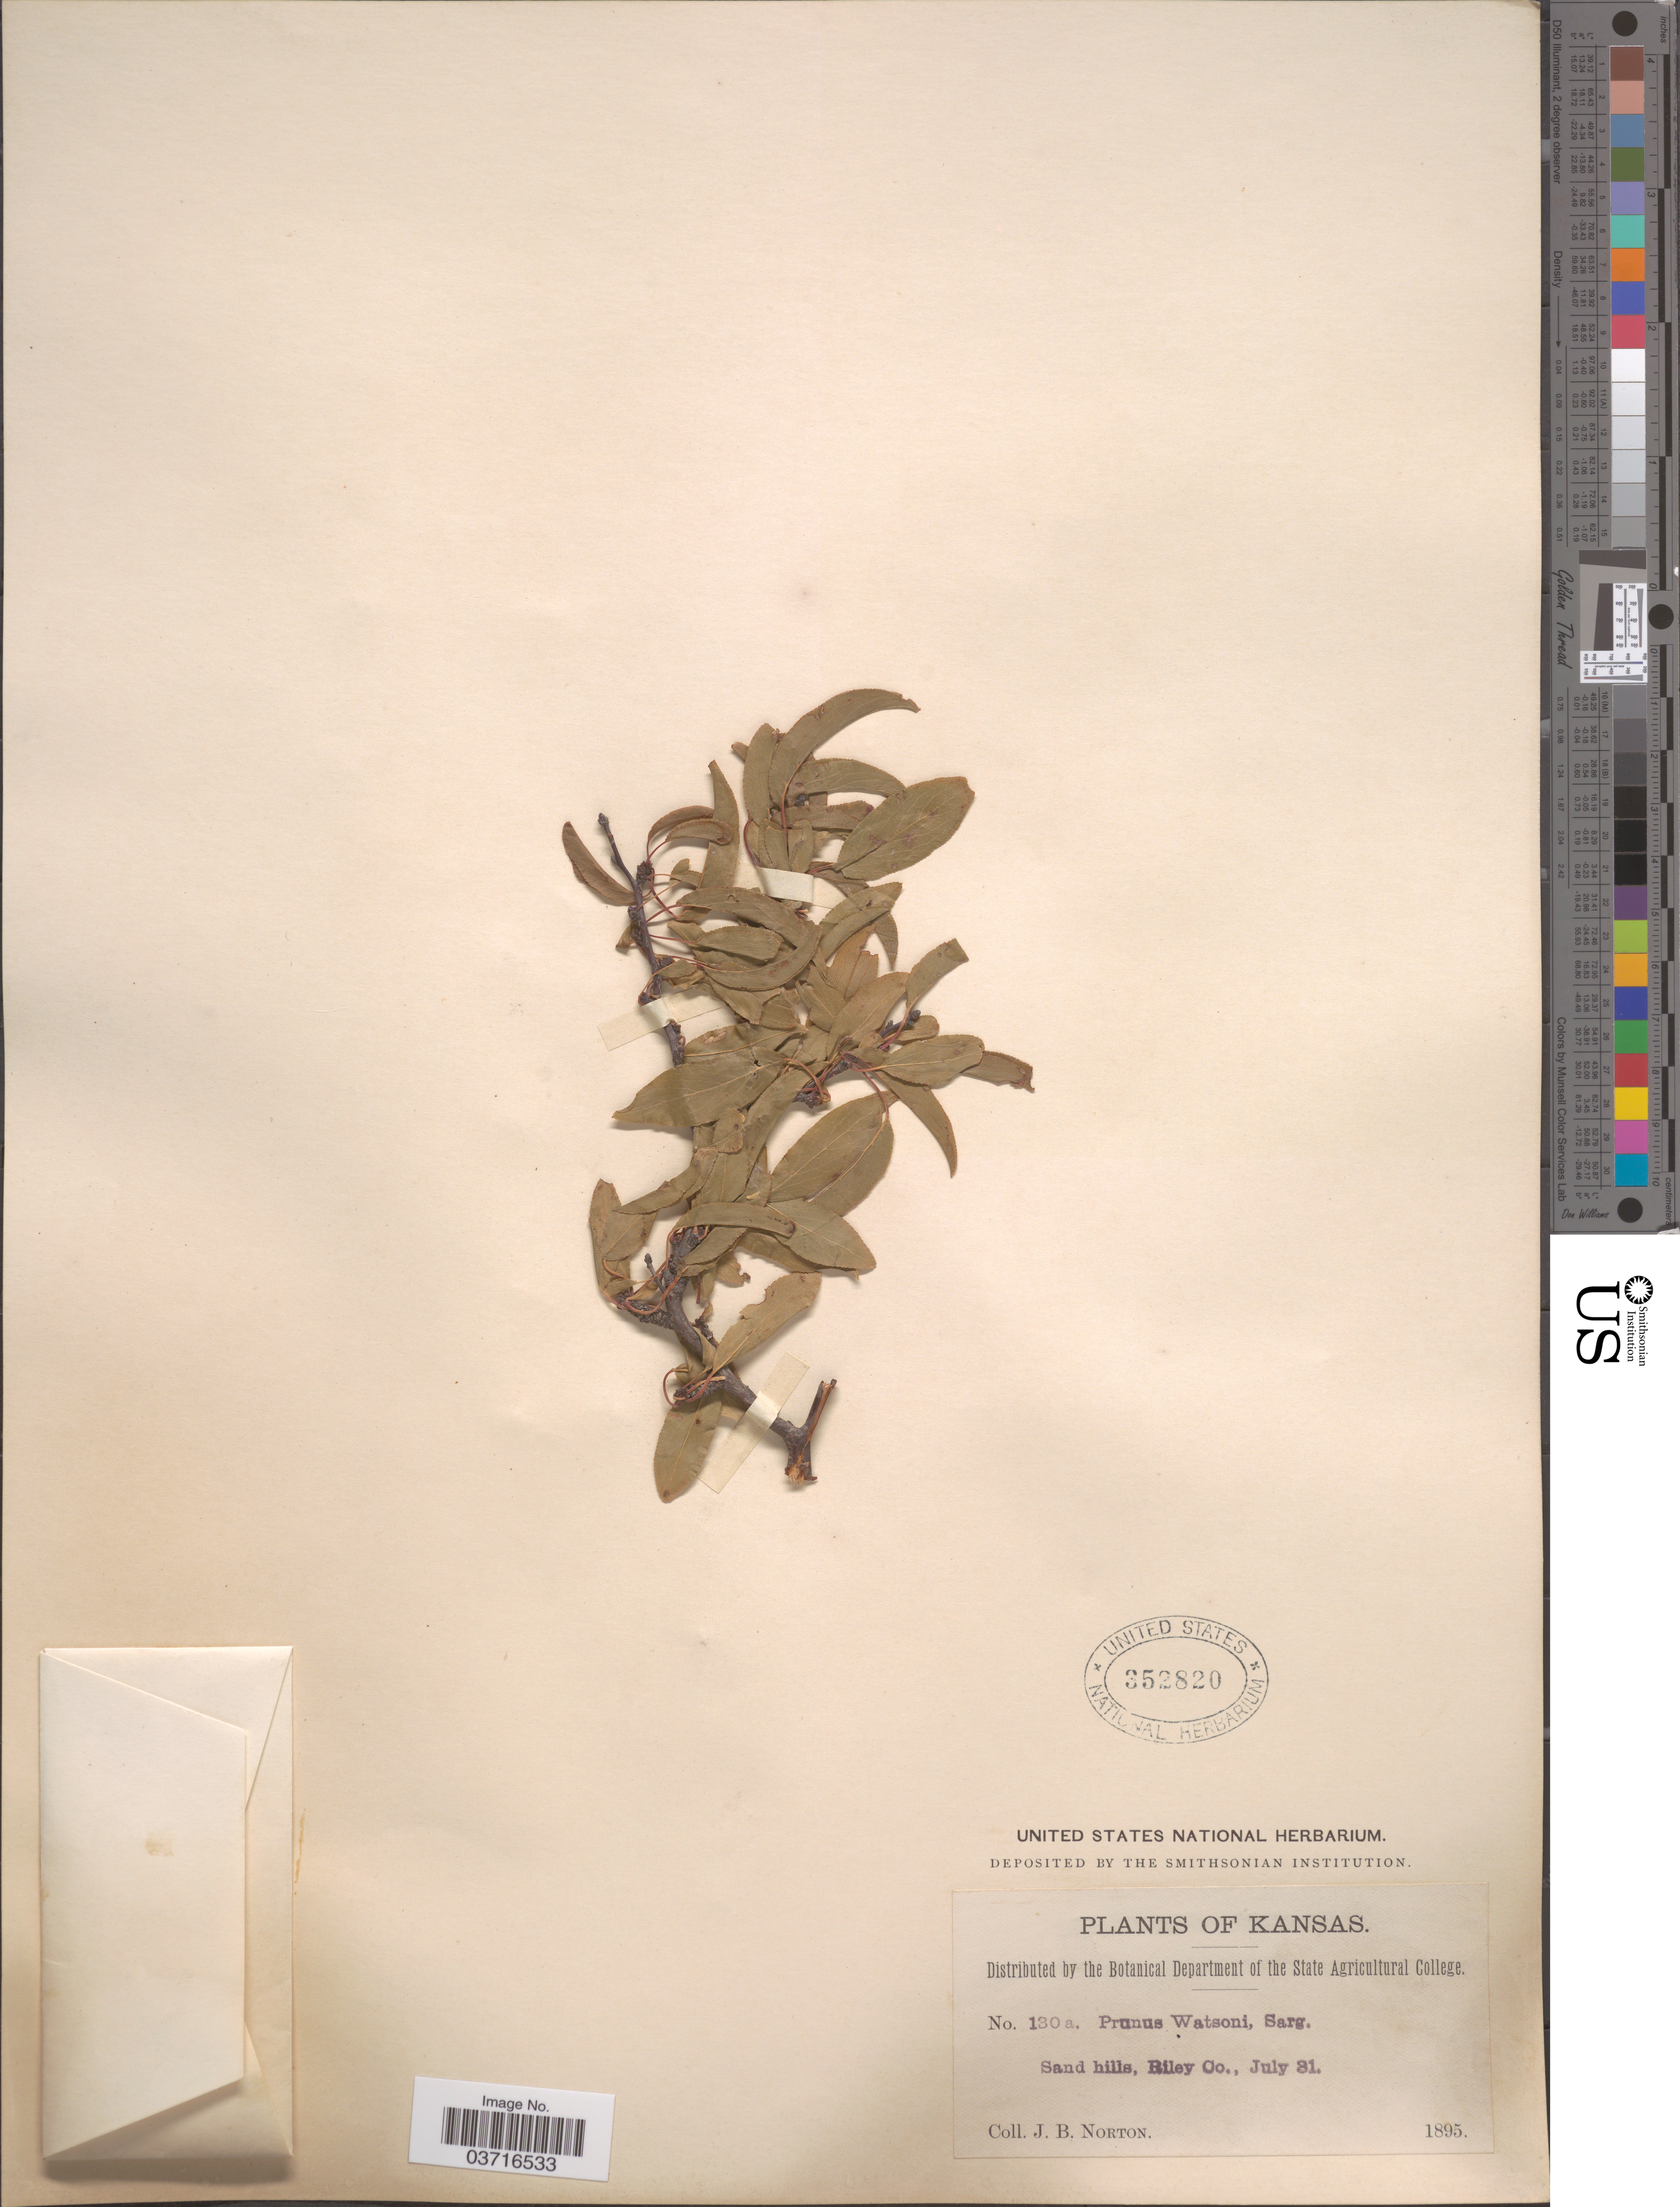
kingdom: Plantae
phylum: Tracheophyta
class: Magnoliopsida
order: Rosales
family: Rosaceae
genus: Prunus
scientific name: Prunus watsonii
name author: Sarg.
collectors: J. B. Norton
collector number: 130a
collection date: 1895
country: United States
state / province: Kansas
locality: Sand hills, Riley Co.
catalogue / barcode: US 352820